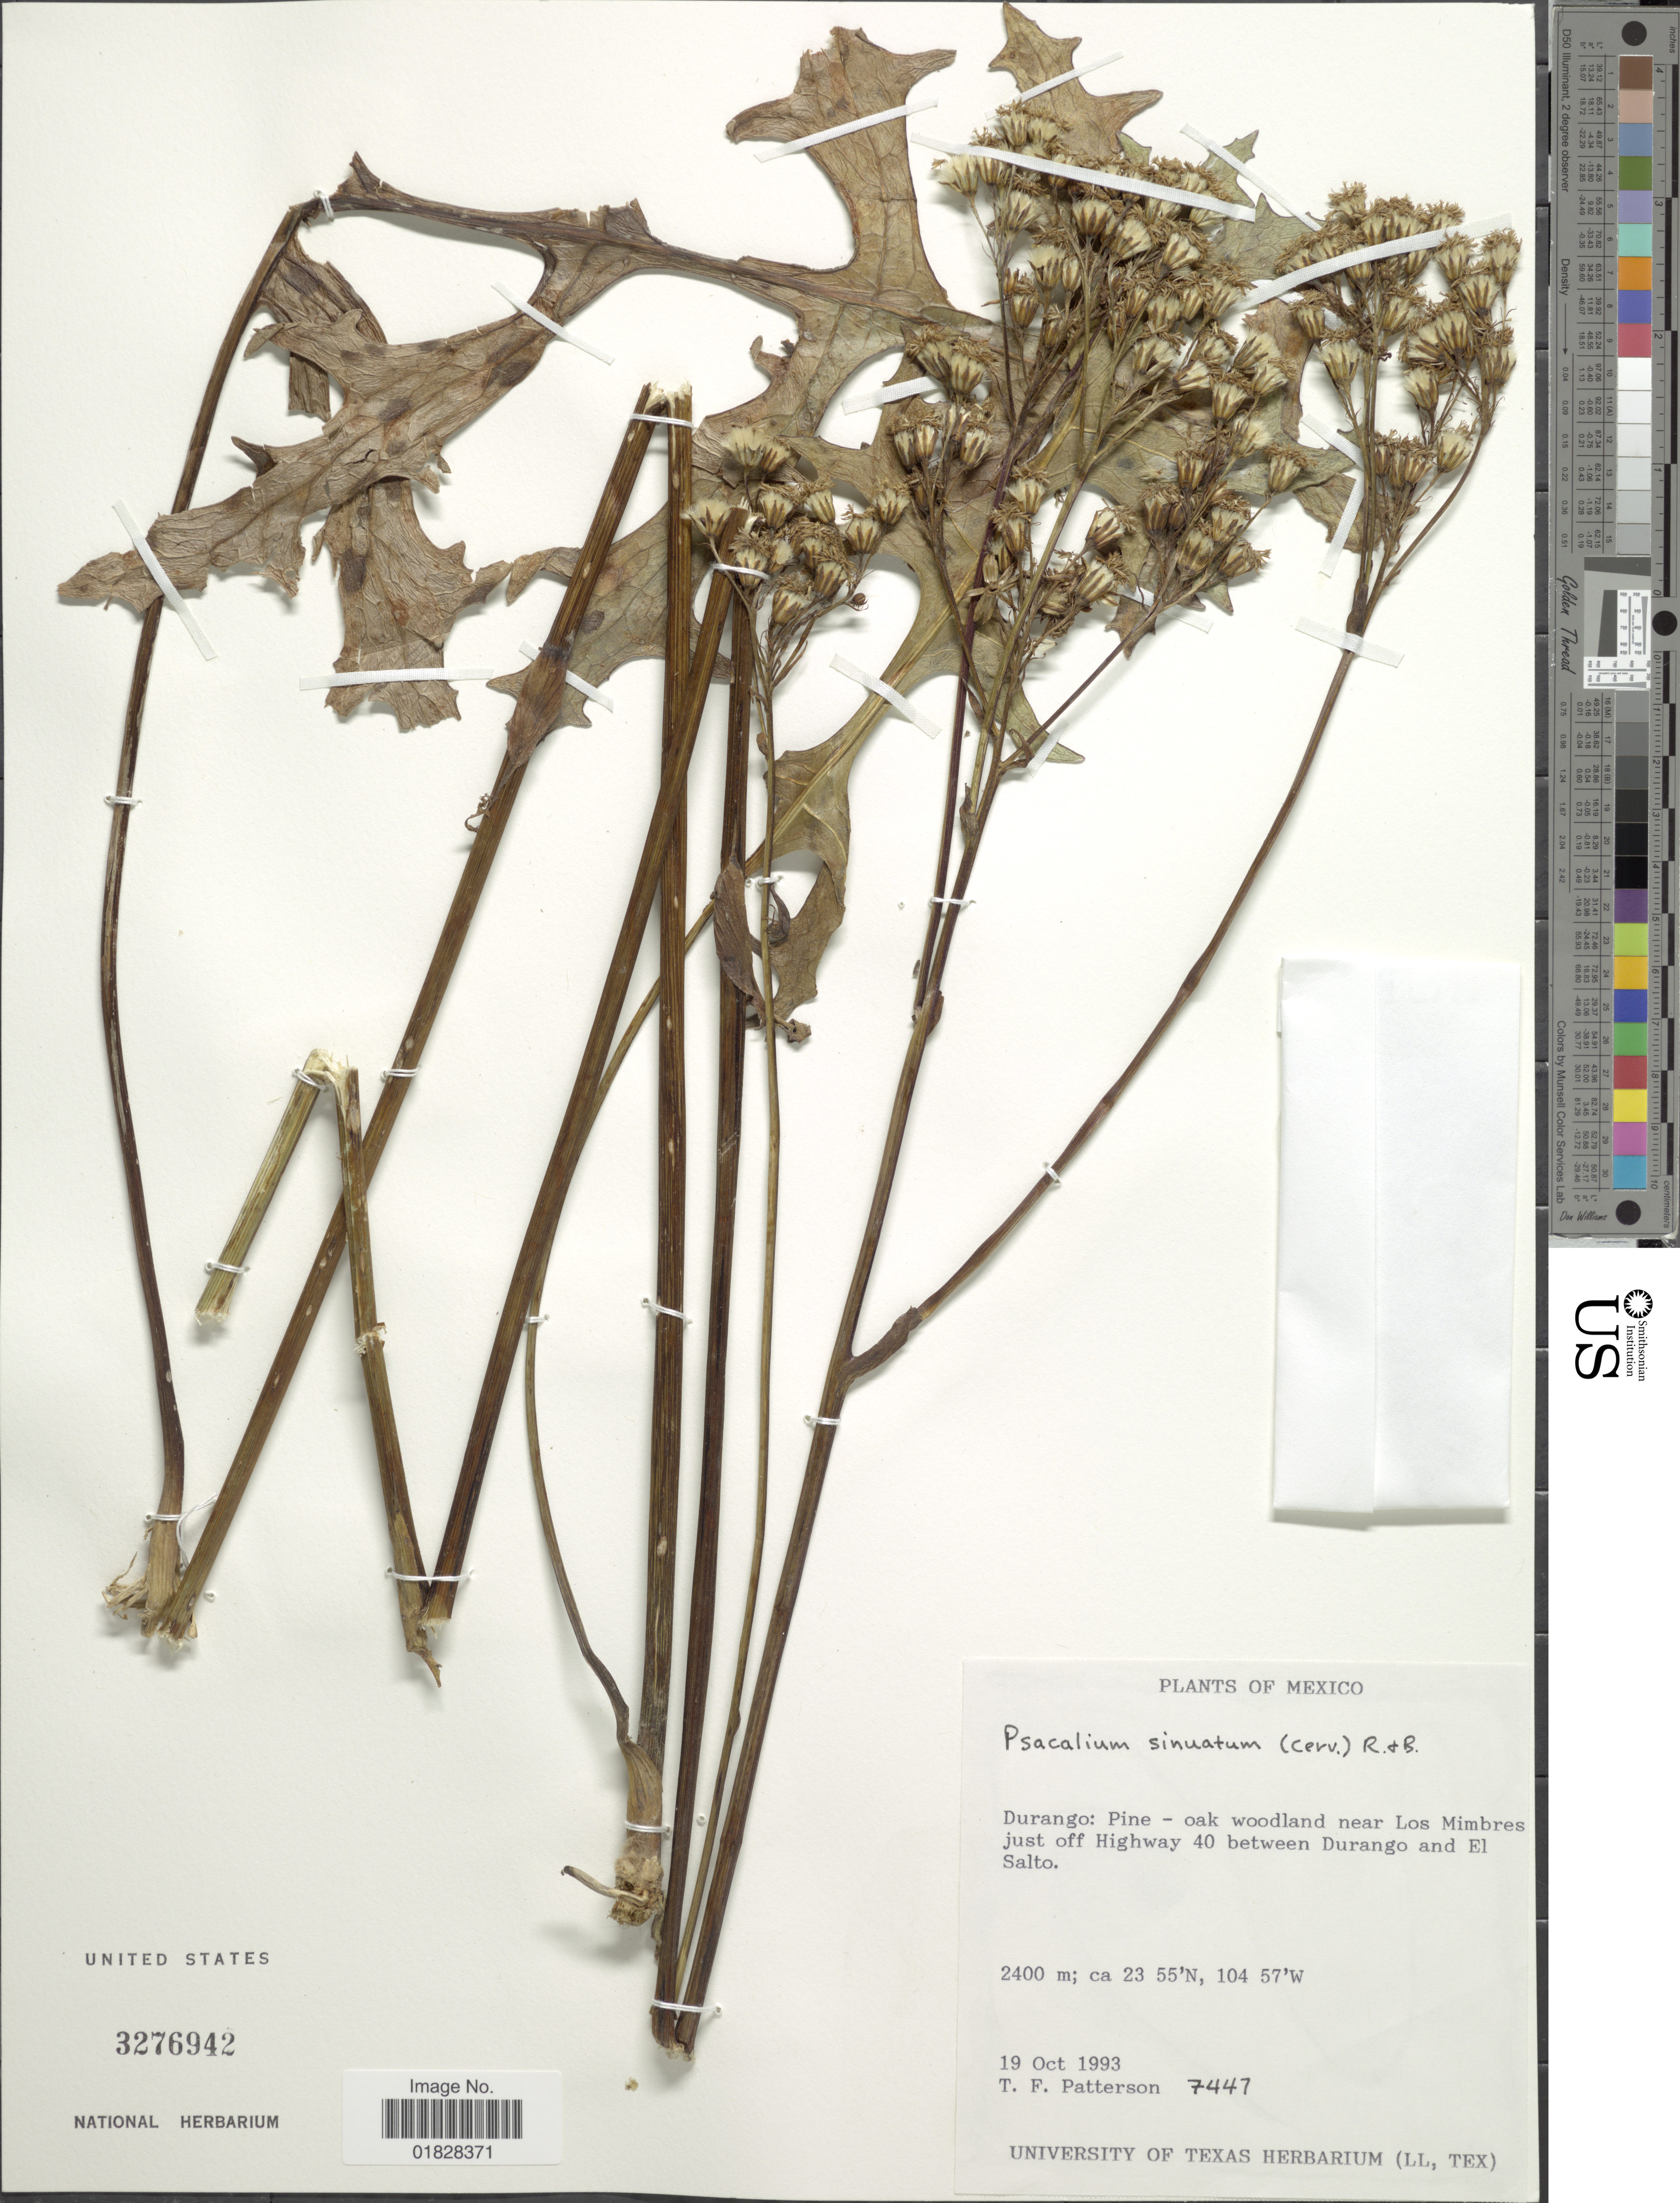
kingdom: Plantae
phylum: Tracheophyta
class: Magnoliopsida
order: Asterales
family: Asteraceae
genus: Psacalium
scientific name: Psacalium sinuatum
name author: (Cerv.) H. Rob. & Brettell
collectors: T. Patterson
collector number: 7447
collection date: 1993-10-19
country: Mexico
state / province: Durango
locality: Durango: Pine-oak woodland near Los Mimbres just off Highway 40 between Durango and El Salto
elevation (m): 2400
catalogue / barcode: US 3276942